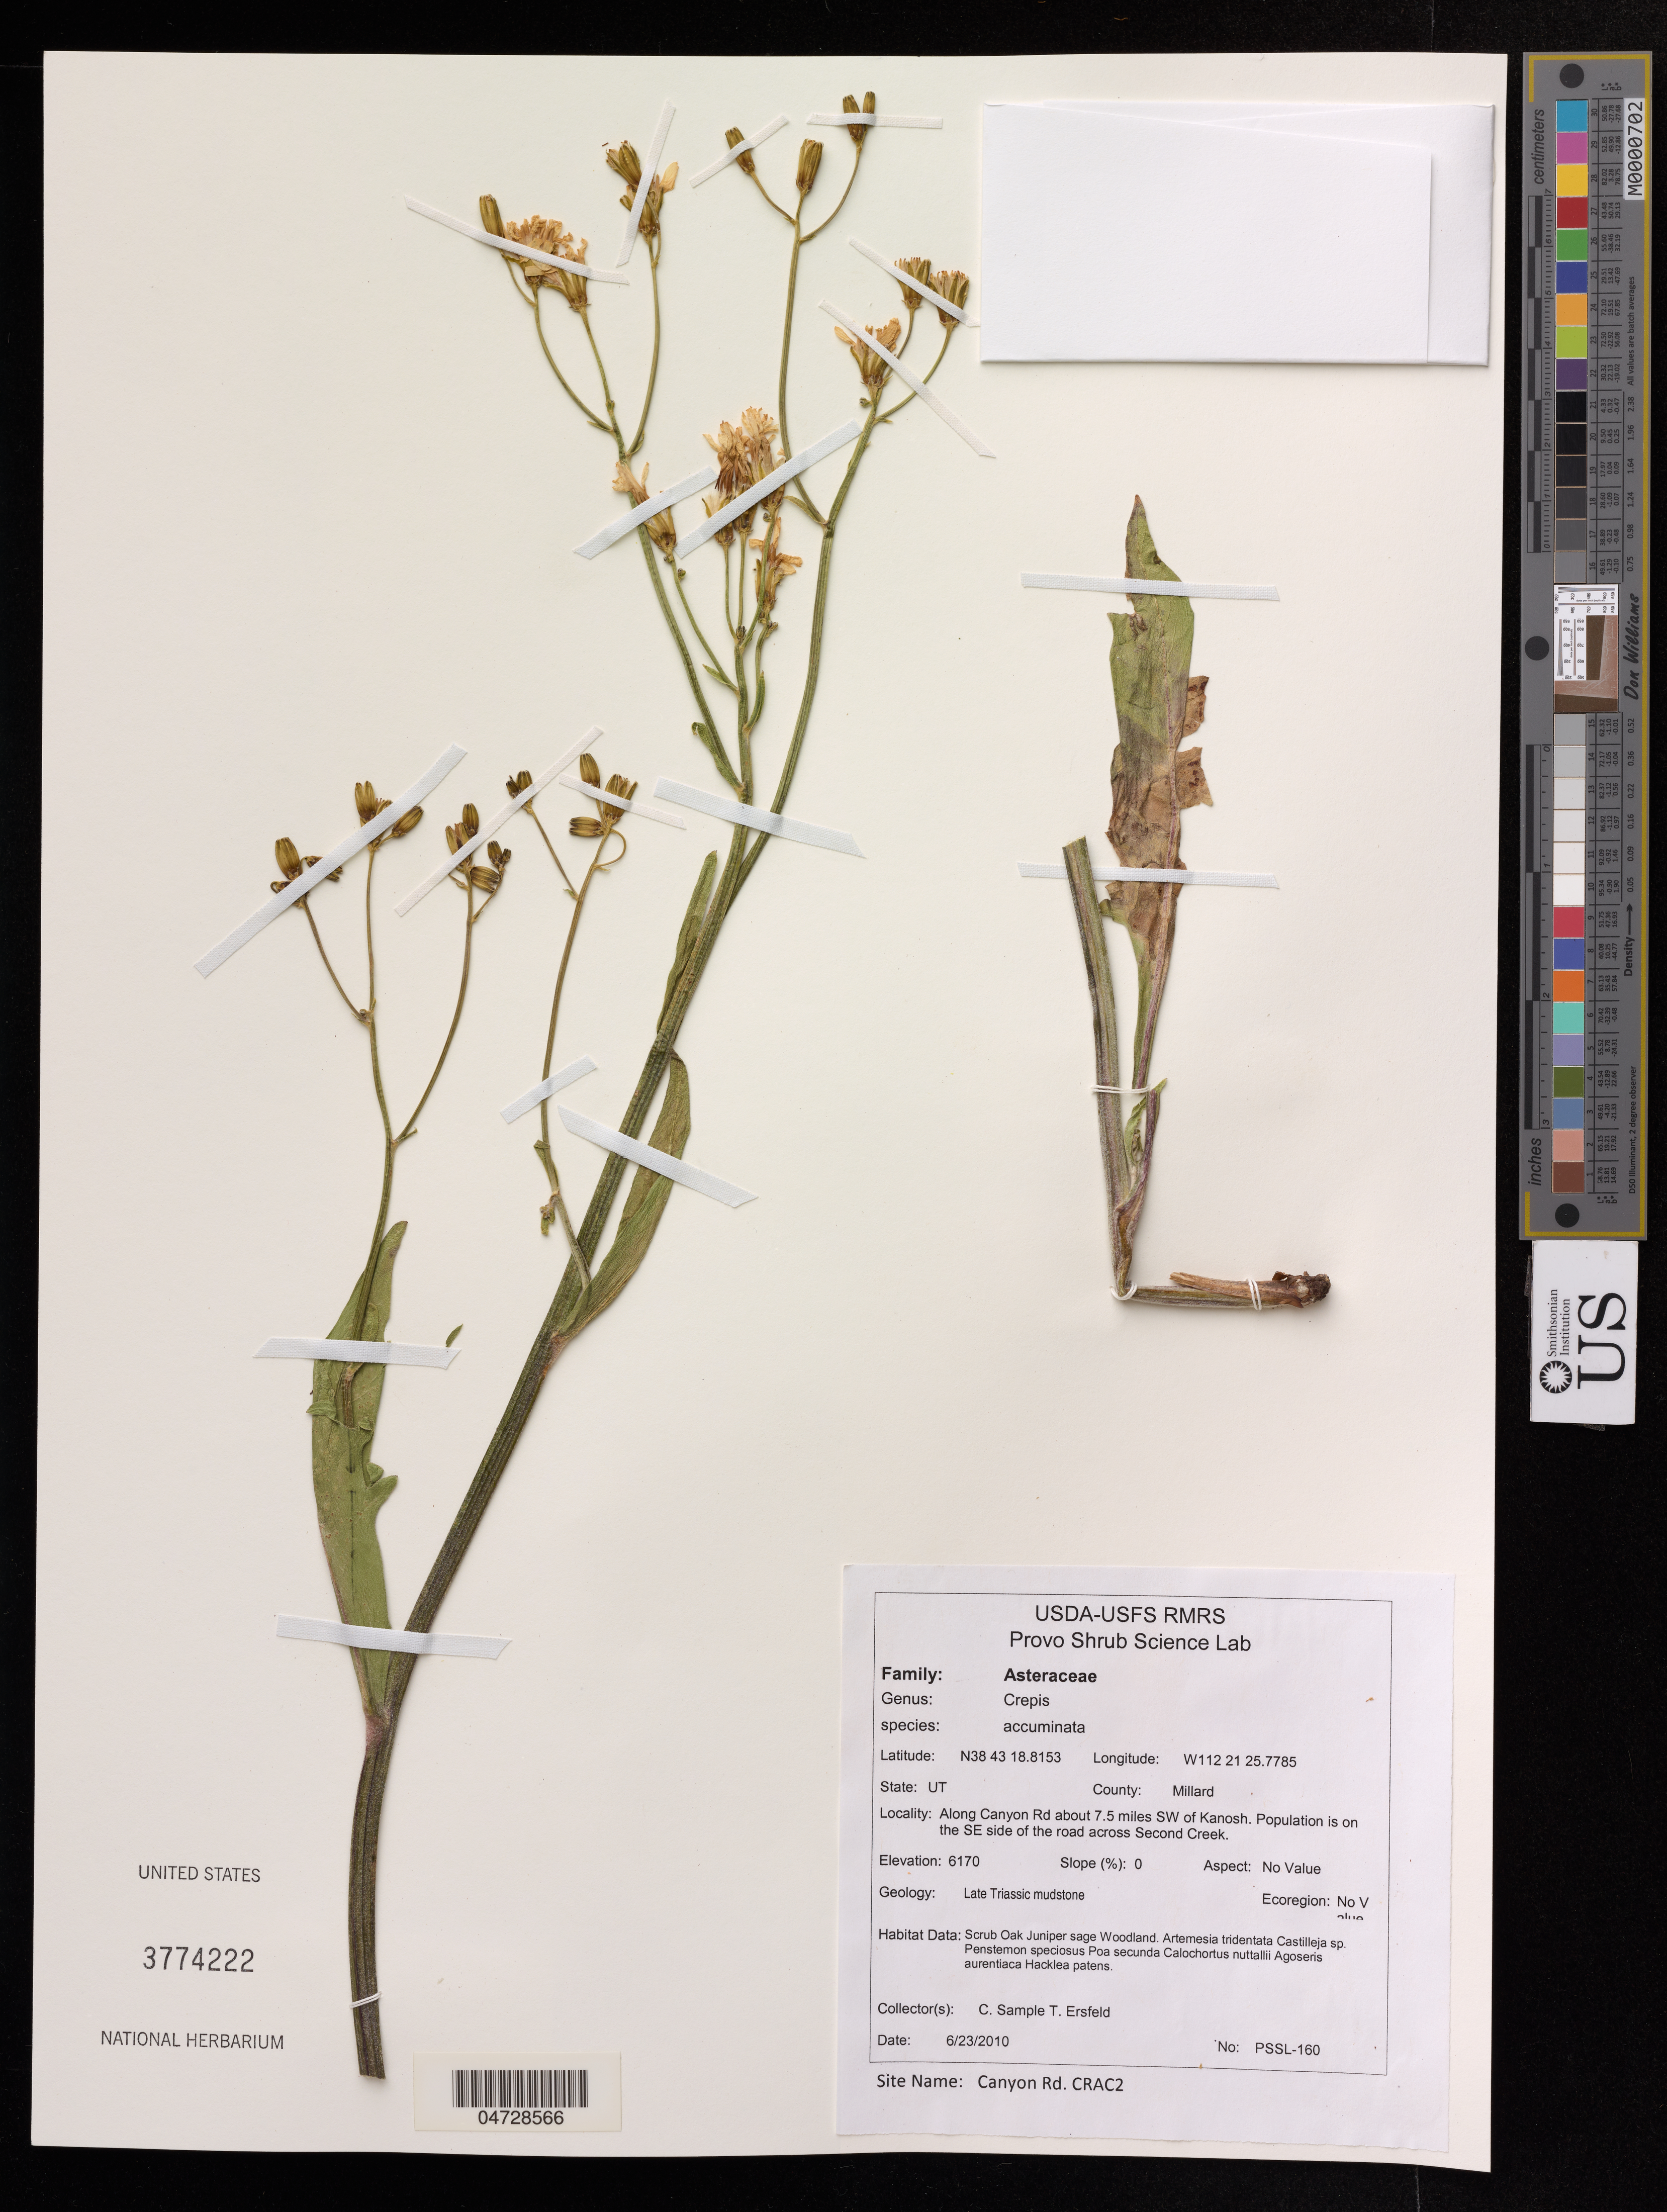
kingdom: Plantae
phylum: Tracheophyta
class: Magnoliopsida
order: Asterales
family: Asteraceae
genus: Crepis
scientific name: Crepis acuminata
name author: Nutt.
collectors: C. Sample & T. Ersfeld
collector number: PSSL-160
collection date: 2010-06-23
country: United States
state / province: Utah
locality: County: Millard, Along Canyon Rd about 7.5 miles SW of Kanosh.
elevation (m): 1881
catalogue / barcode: US 3774222